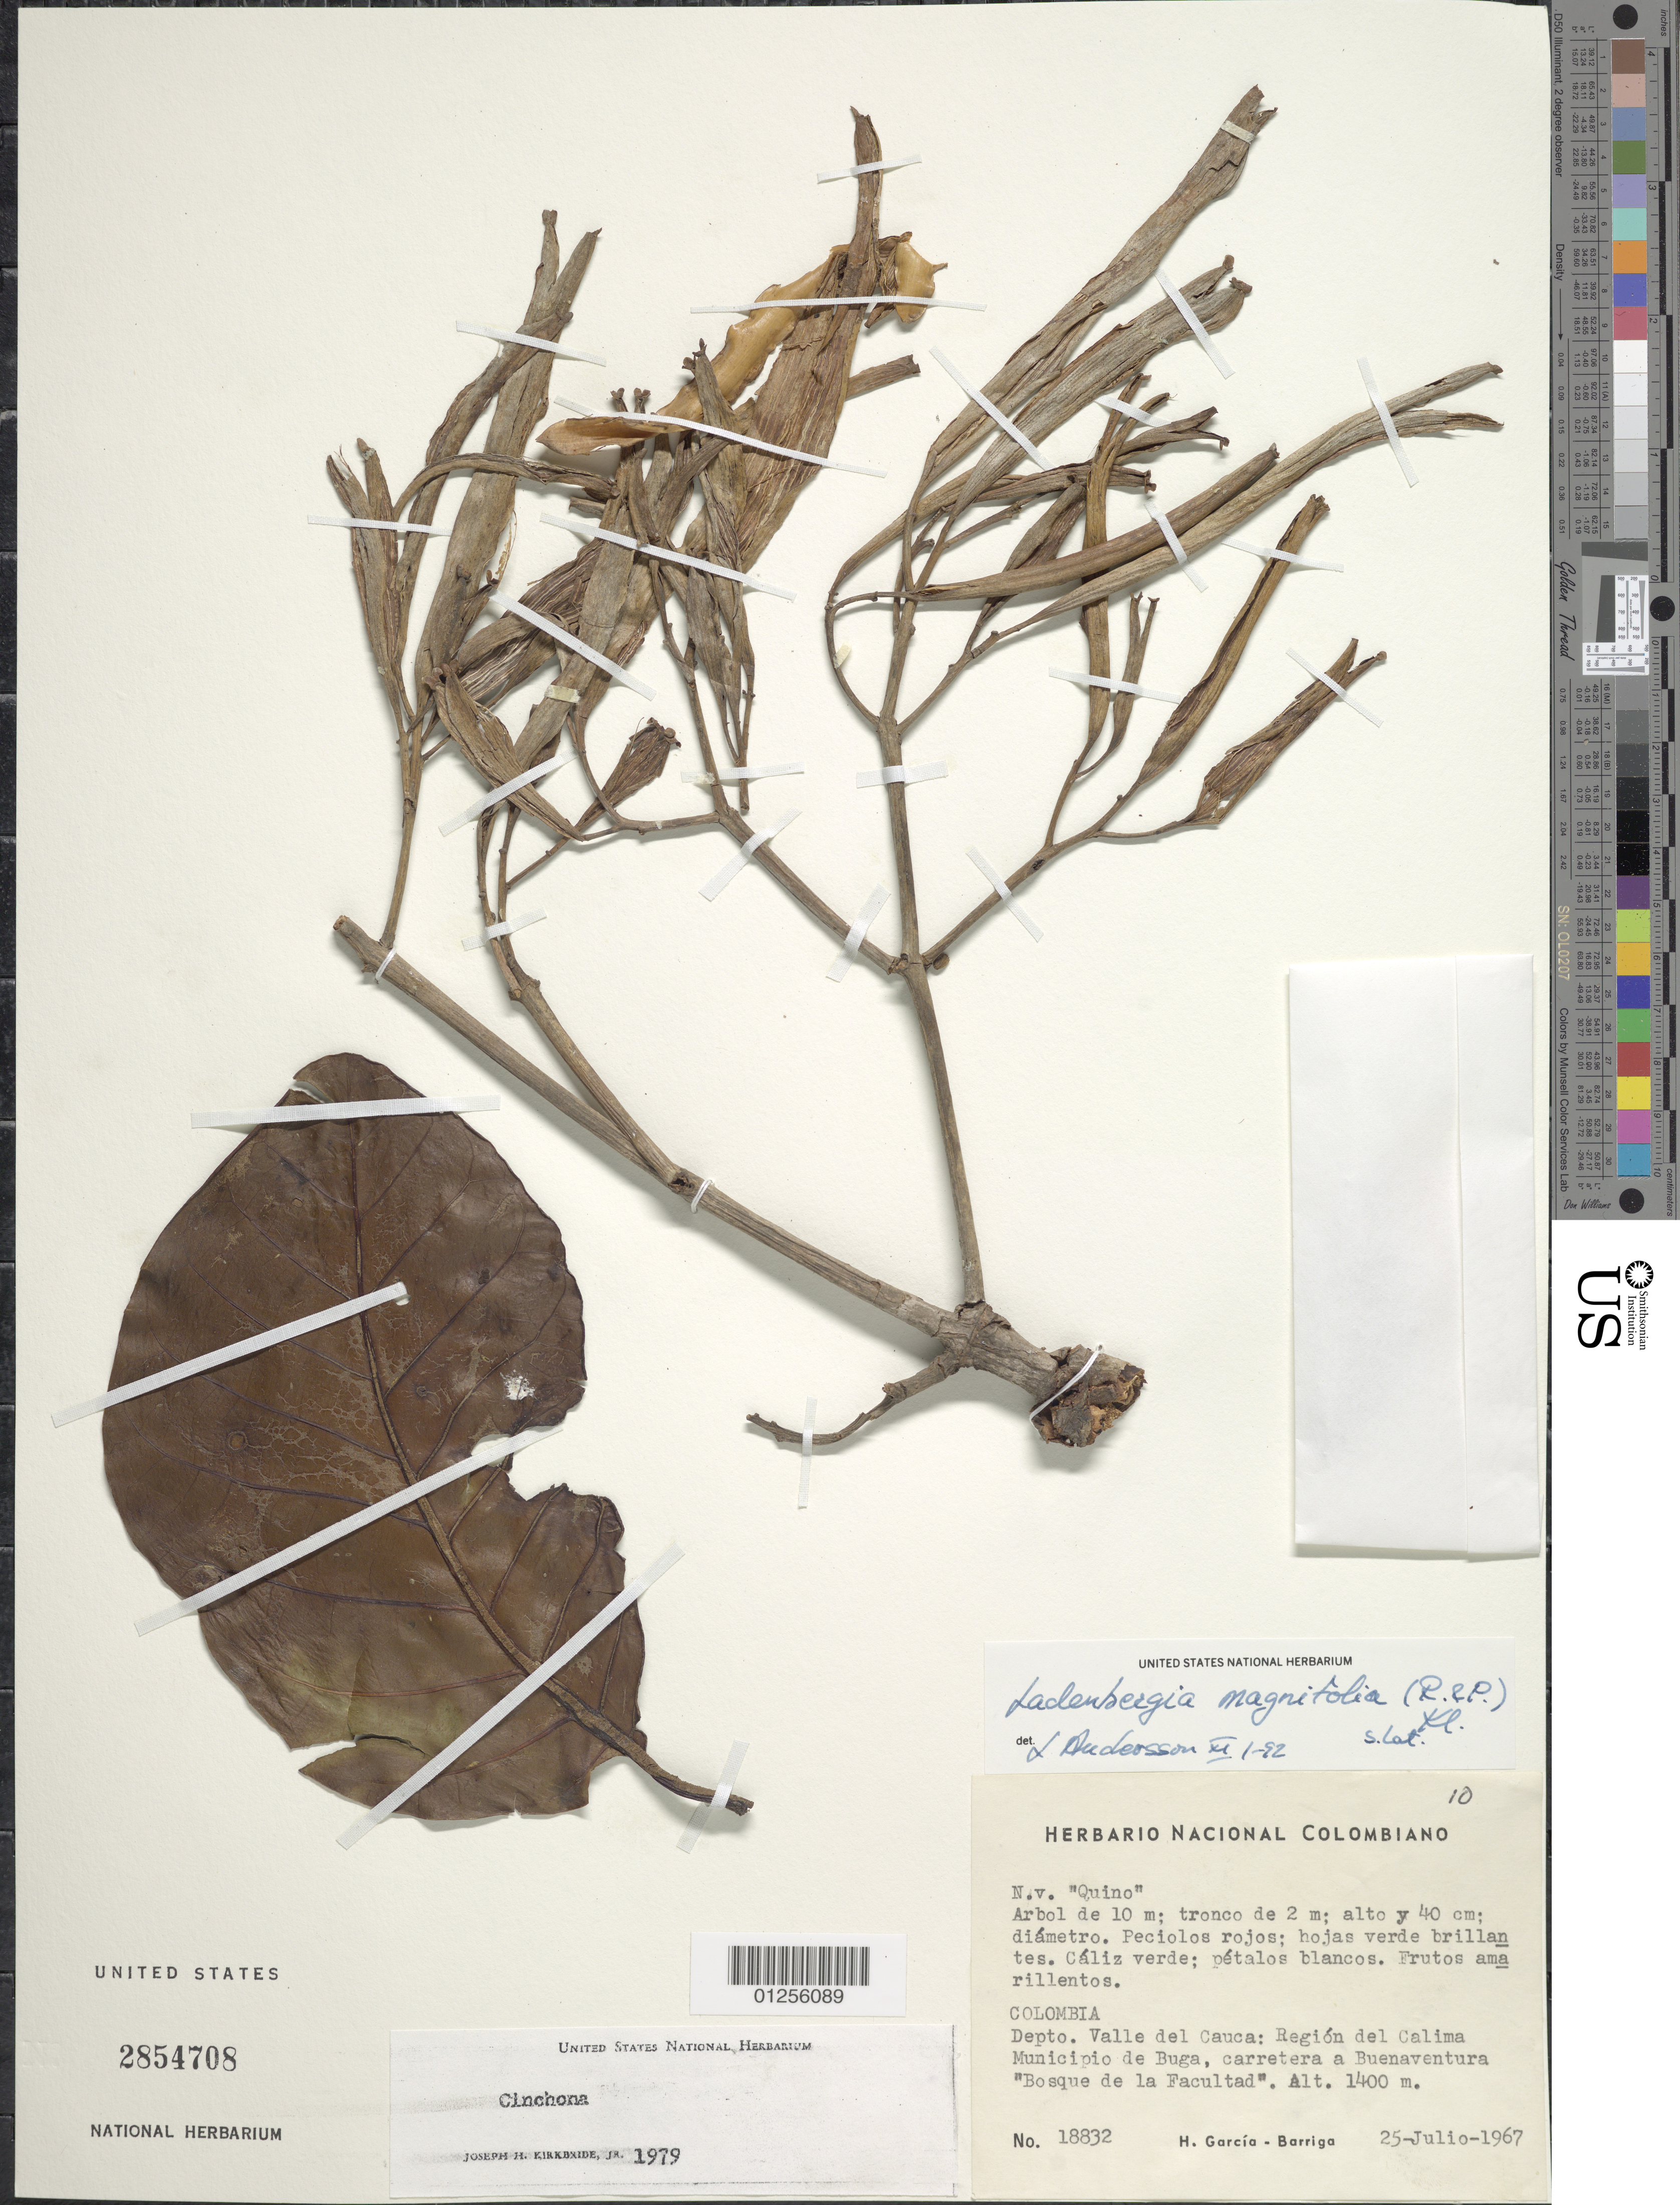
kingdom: Plantae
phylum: Tracheophyta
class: Magnoliopsida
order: Gentianales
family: Rubiaceae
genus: Ladenbergia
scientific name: Ladenbergia magnifolia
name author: (Ruiz & Pav.) Klotzsch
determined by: Andersson, [Bengt] Lennart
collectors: H. García Barriga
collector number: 18832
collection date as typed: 25 July 1967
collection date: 1967-07-25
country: Colombia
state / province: Cauca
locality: Region del Calima; Mun. de Buga. Carretera a Buenaventura. "Bosque de la Facultad"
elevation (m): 1400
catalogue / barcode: US 2854708